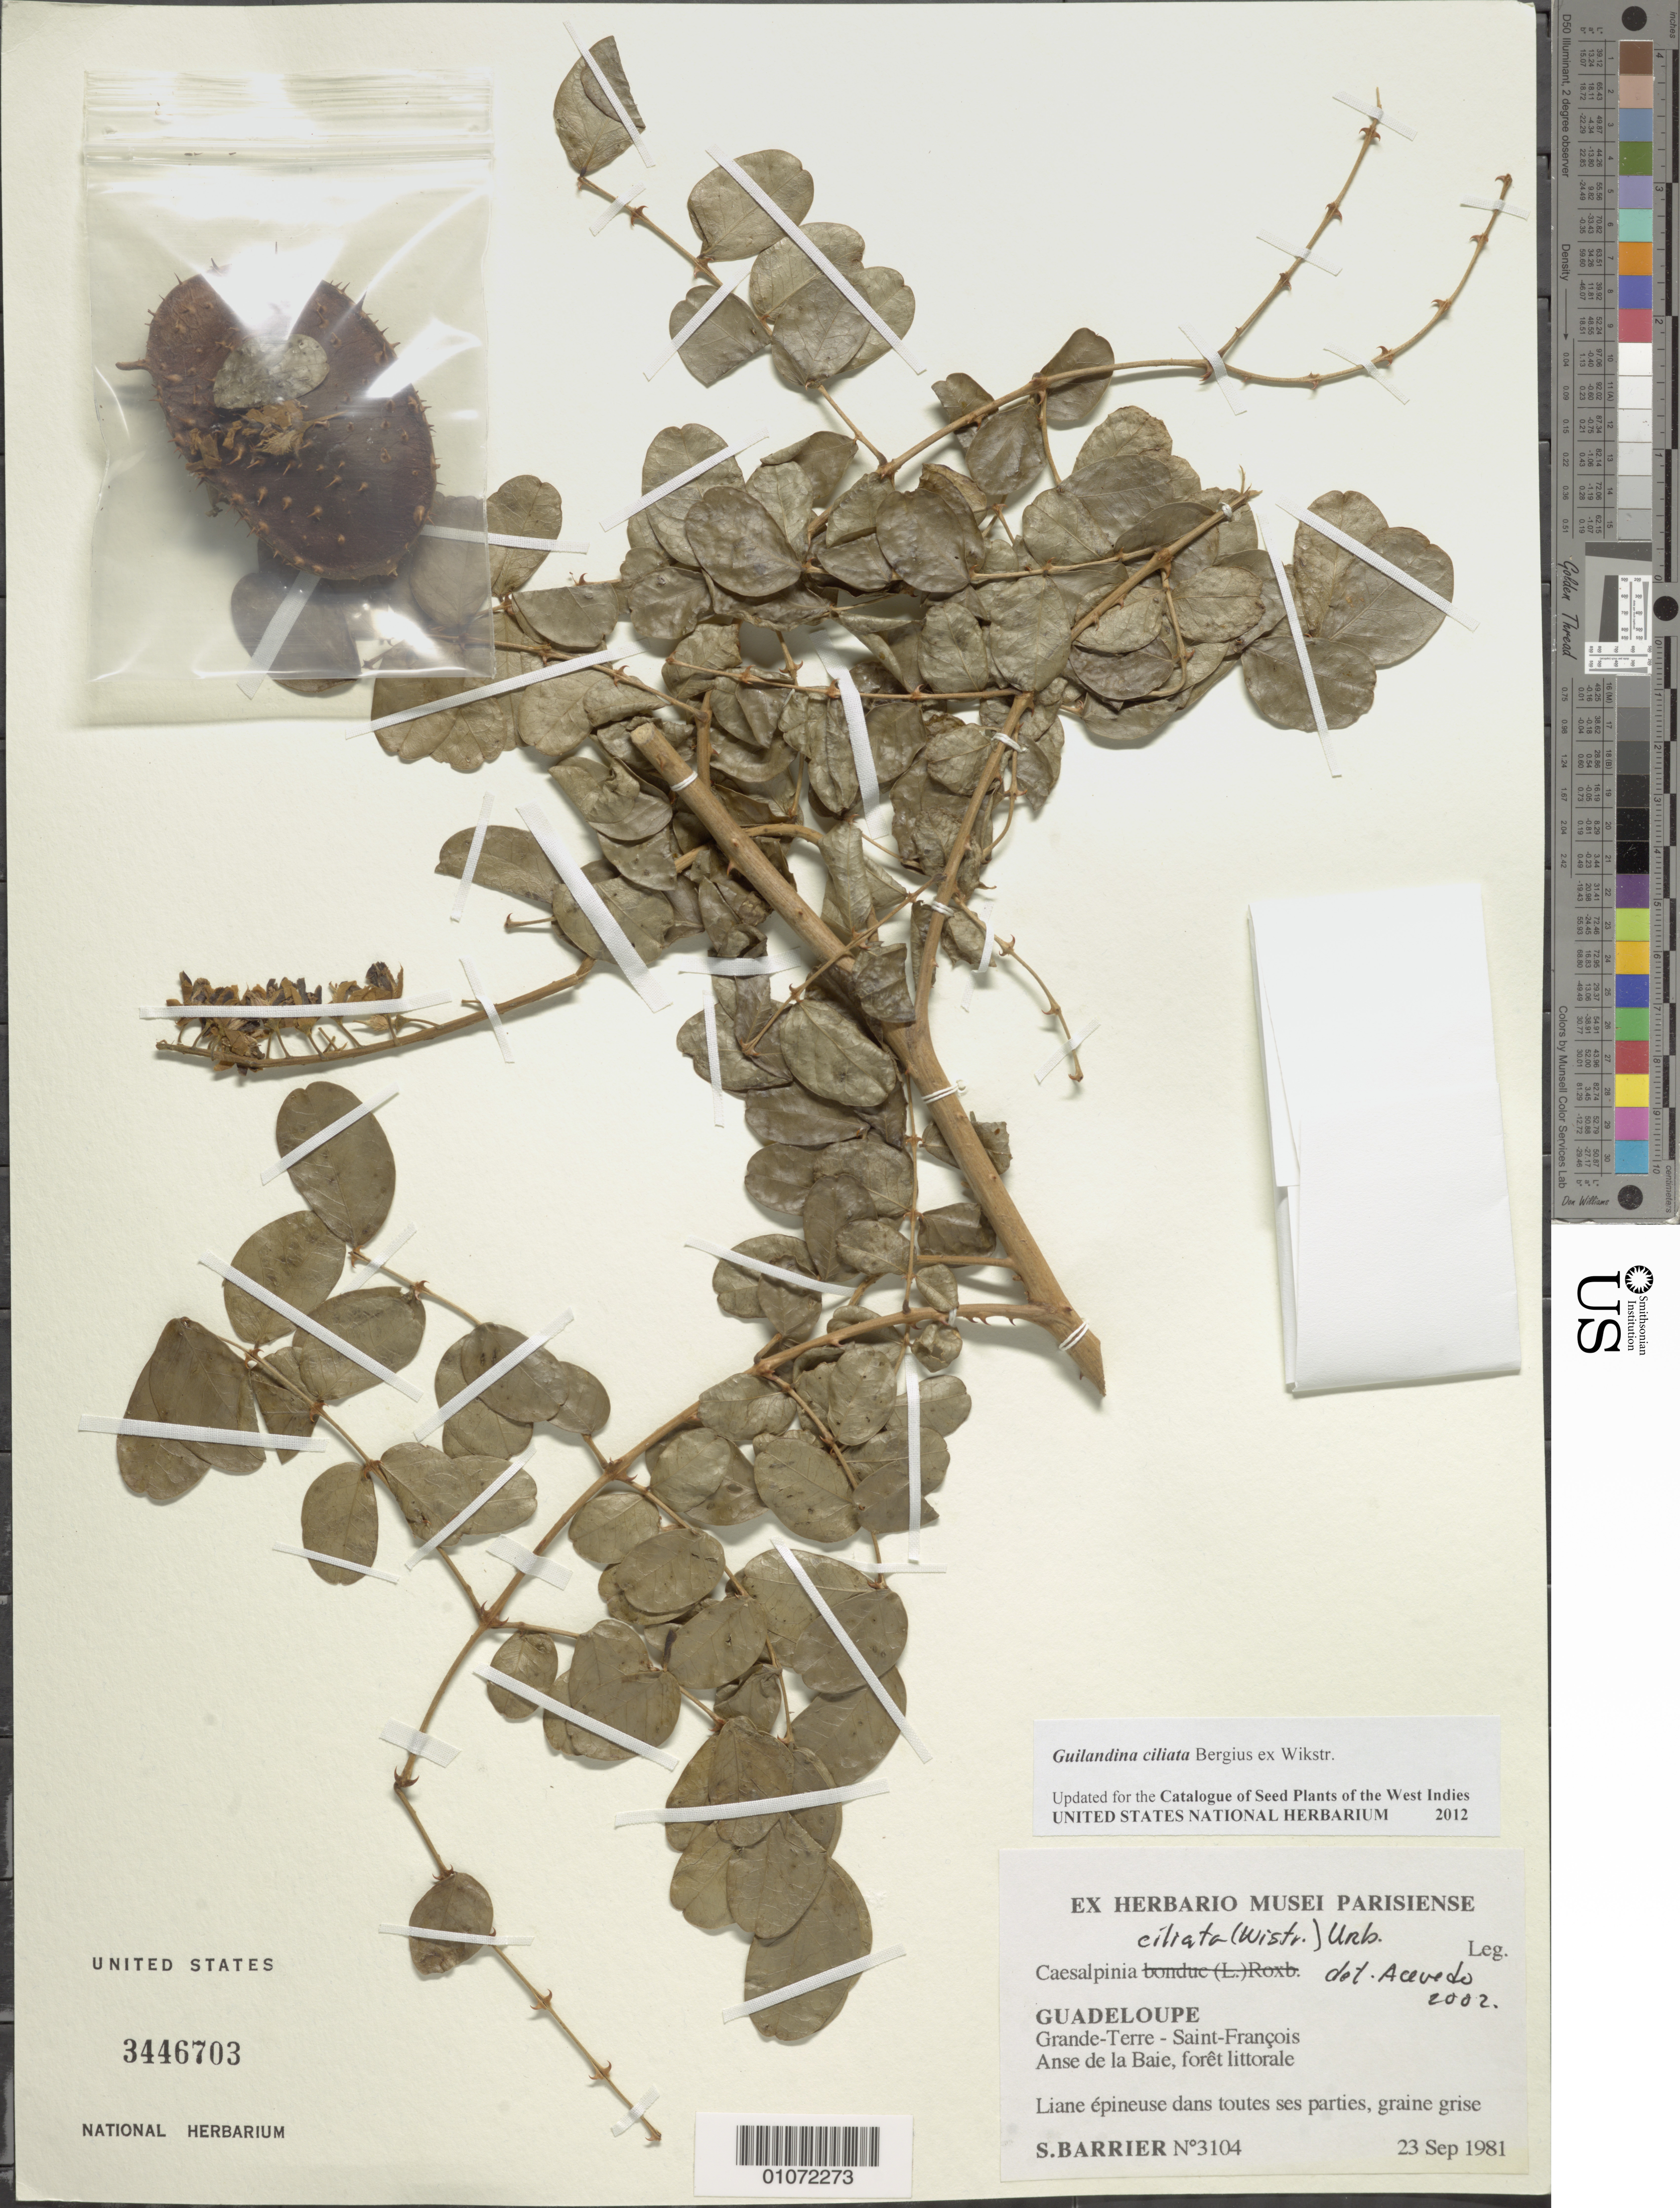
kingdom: Plantae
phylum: Tracheophyta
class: Magnoliopsida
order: Fabales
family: Fabaceae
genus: Guilandina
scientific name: Guilandina ciliata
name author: Bergius ex Wikstr.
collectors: S. Barrier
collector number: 3104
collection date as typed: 23 Sep 1981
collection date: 1981-09-23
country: Guadeloupe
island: Grande Terre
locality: Saint-Francois; Anse de la Baie, foret littorale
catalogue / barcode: US 3446703